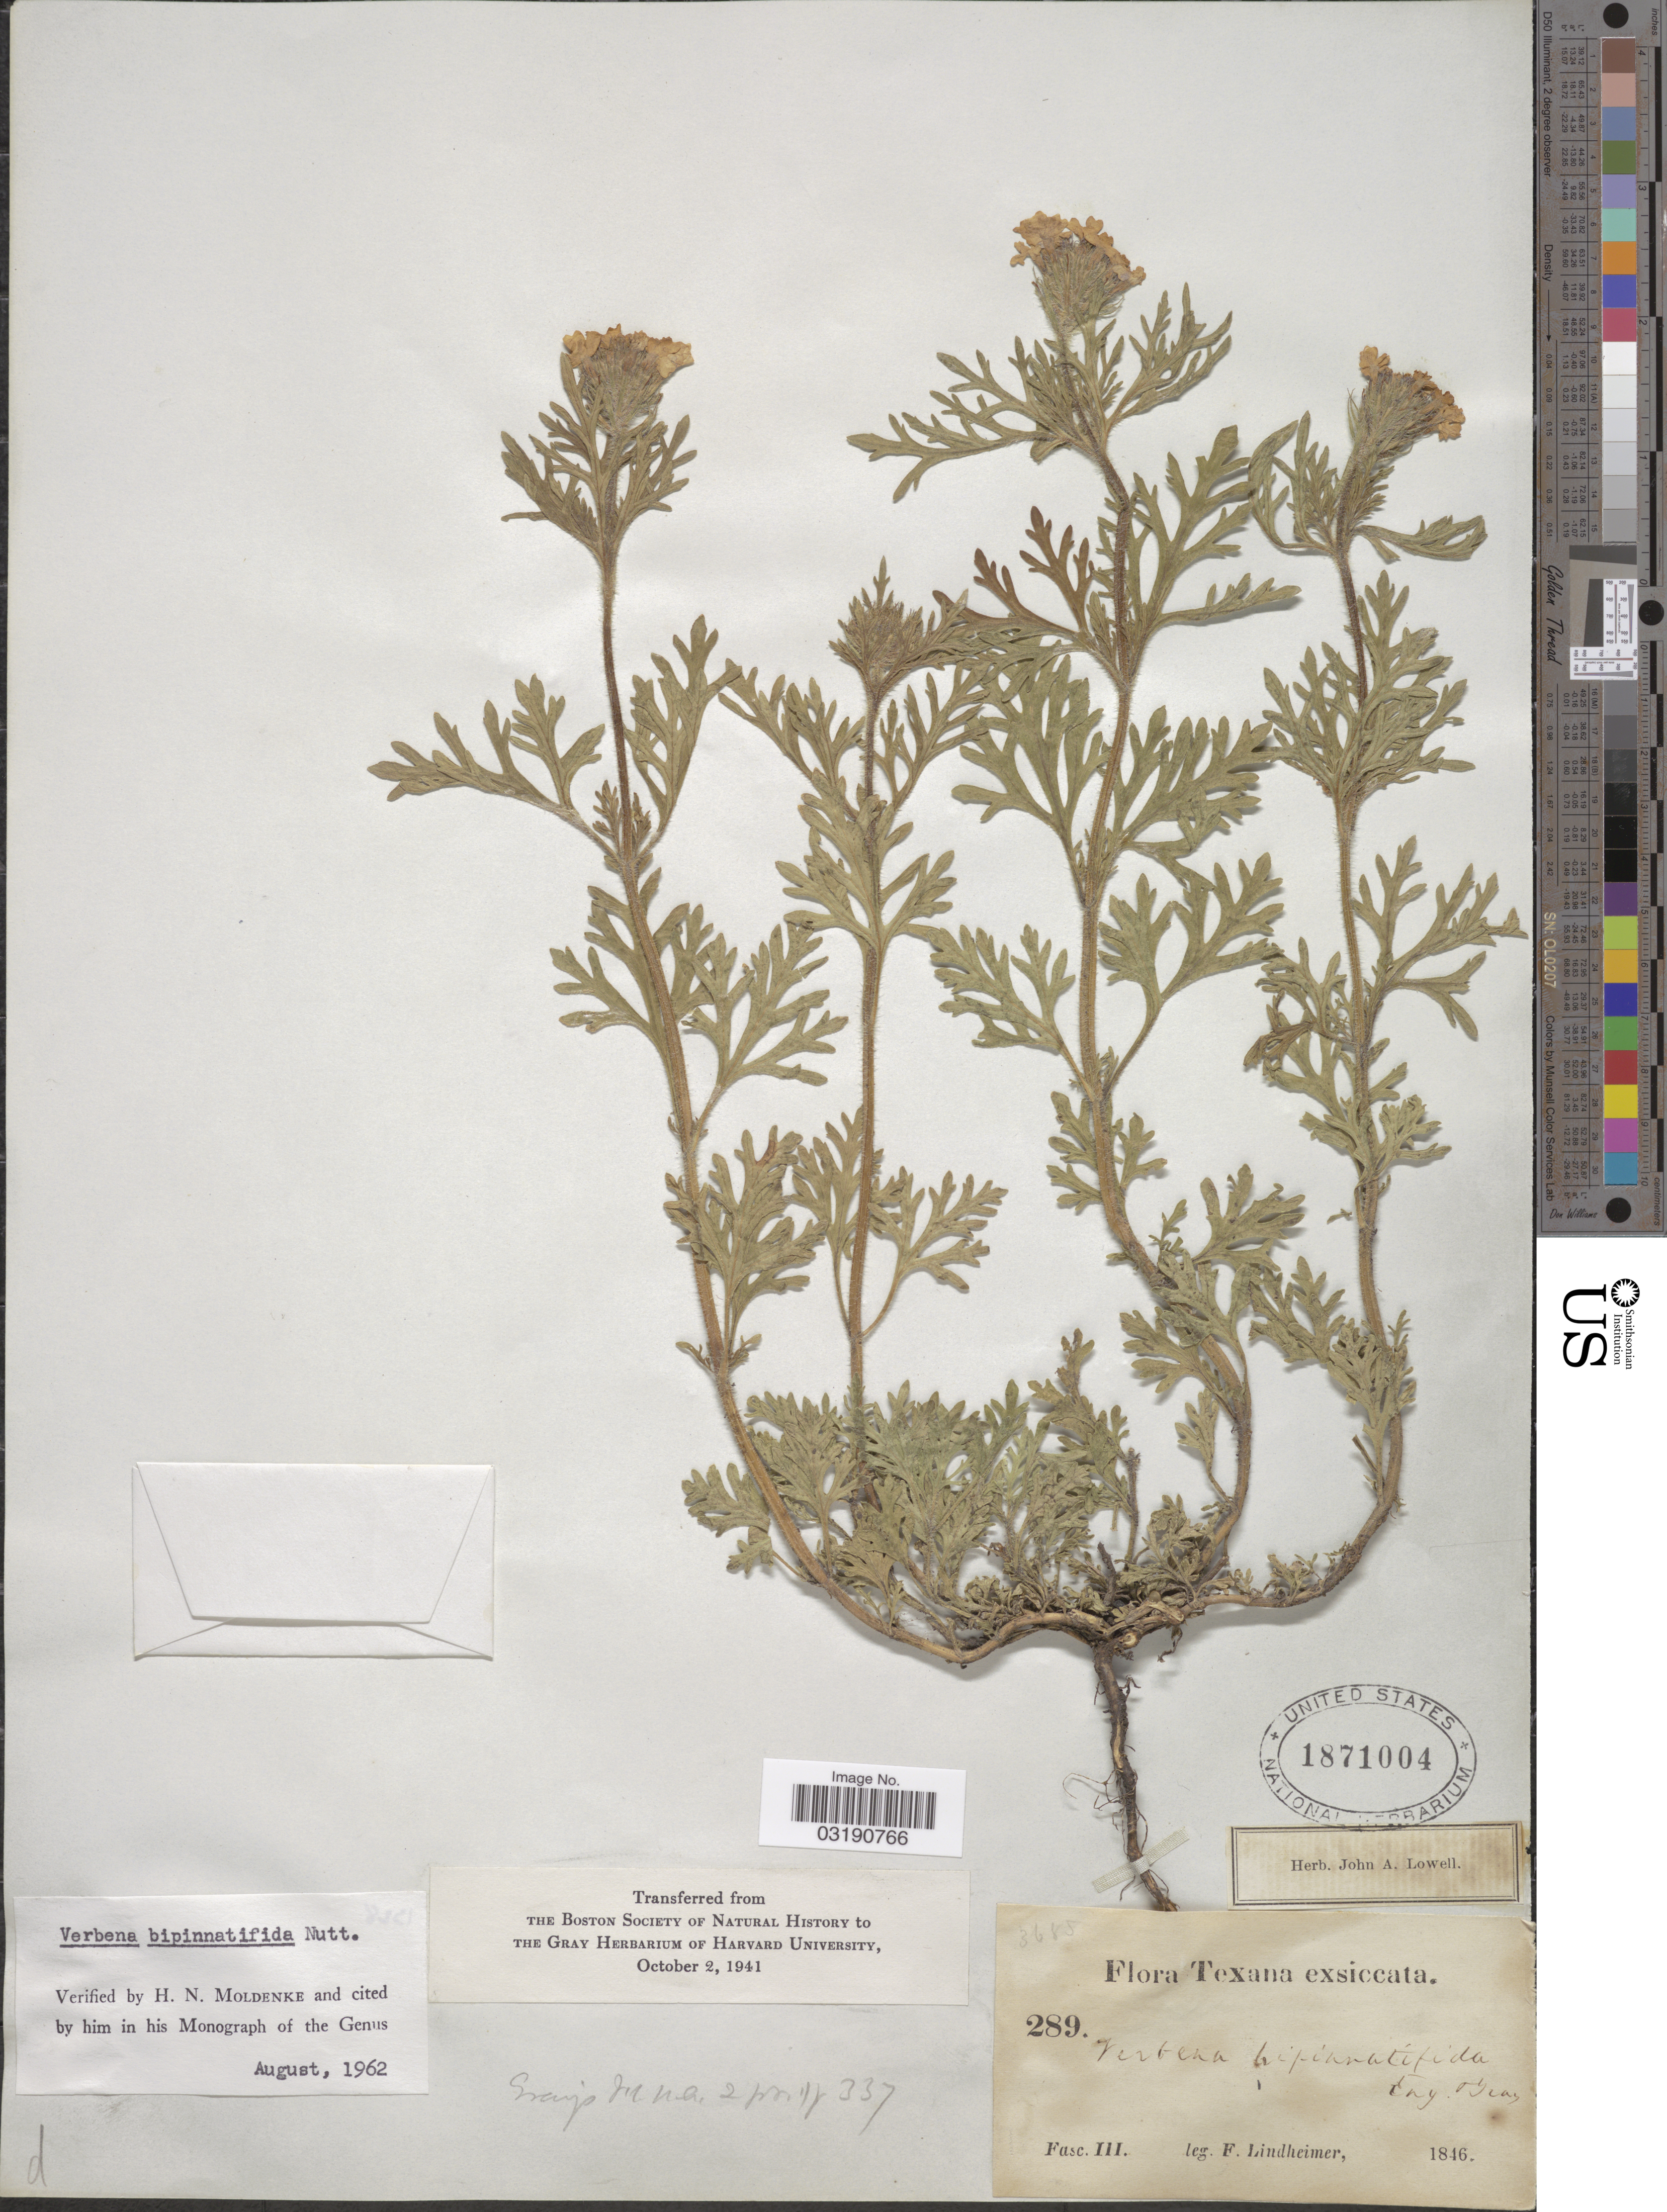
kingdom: Plantae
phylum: Tracheophyta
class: Magnoliopsida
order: Lamiales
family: Verbenaceae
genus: Verbena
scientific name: Verbena bipinnatifida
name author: (Schauer) Nutt.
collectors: F. Lindheimer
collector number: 289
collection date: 1846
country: United States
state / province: Texas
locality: Fasc. III.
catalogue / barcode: US 1871004